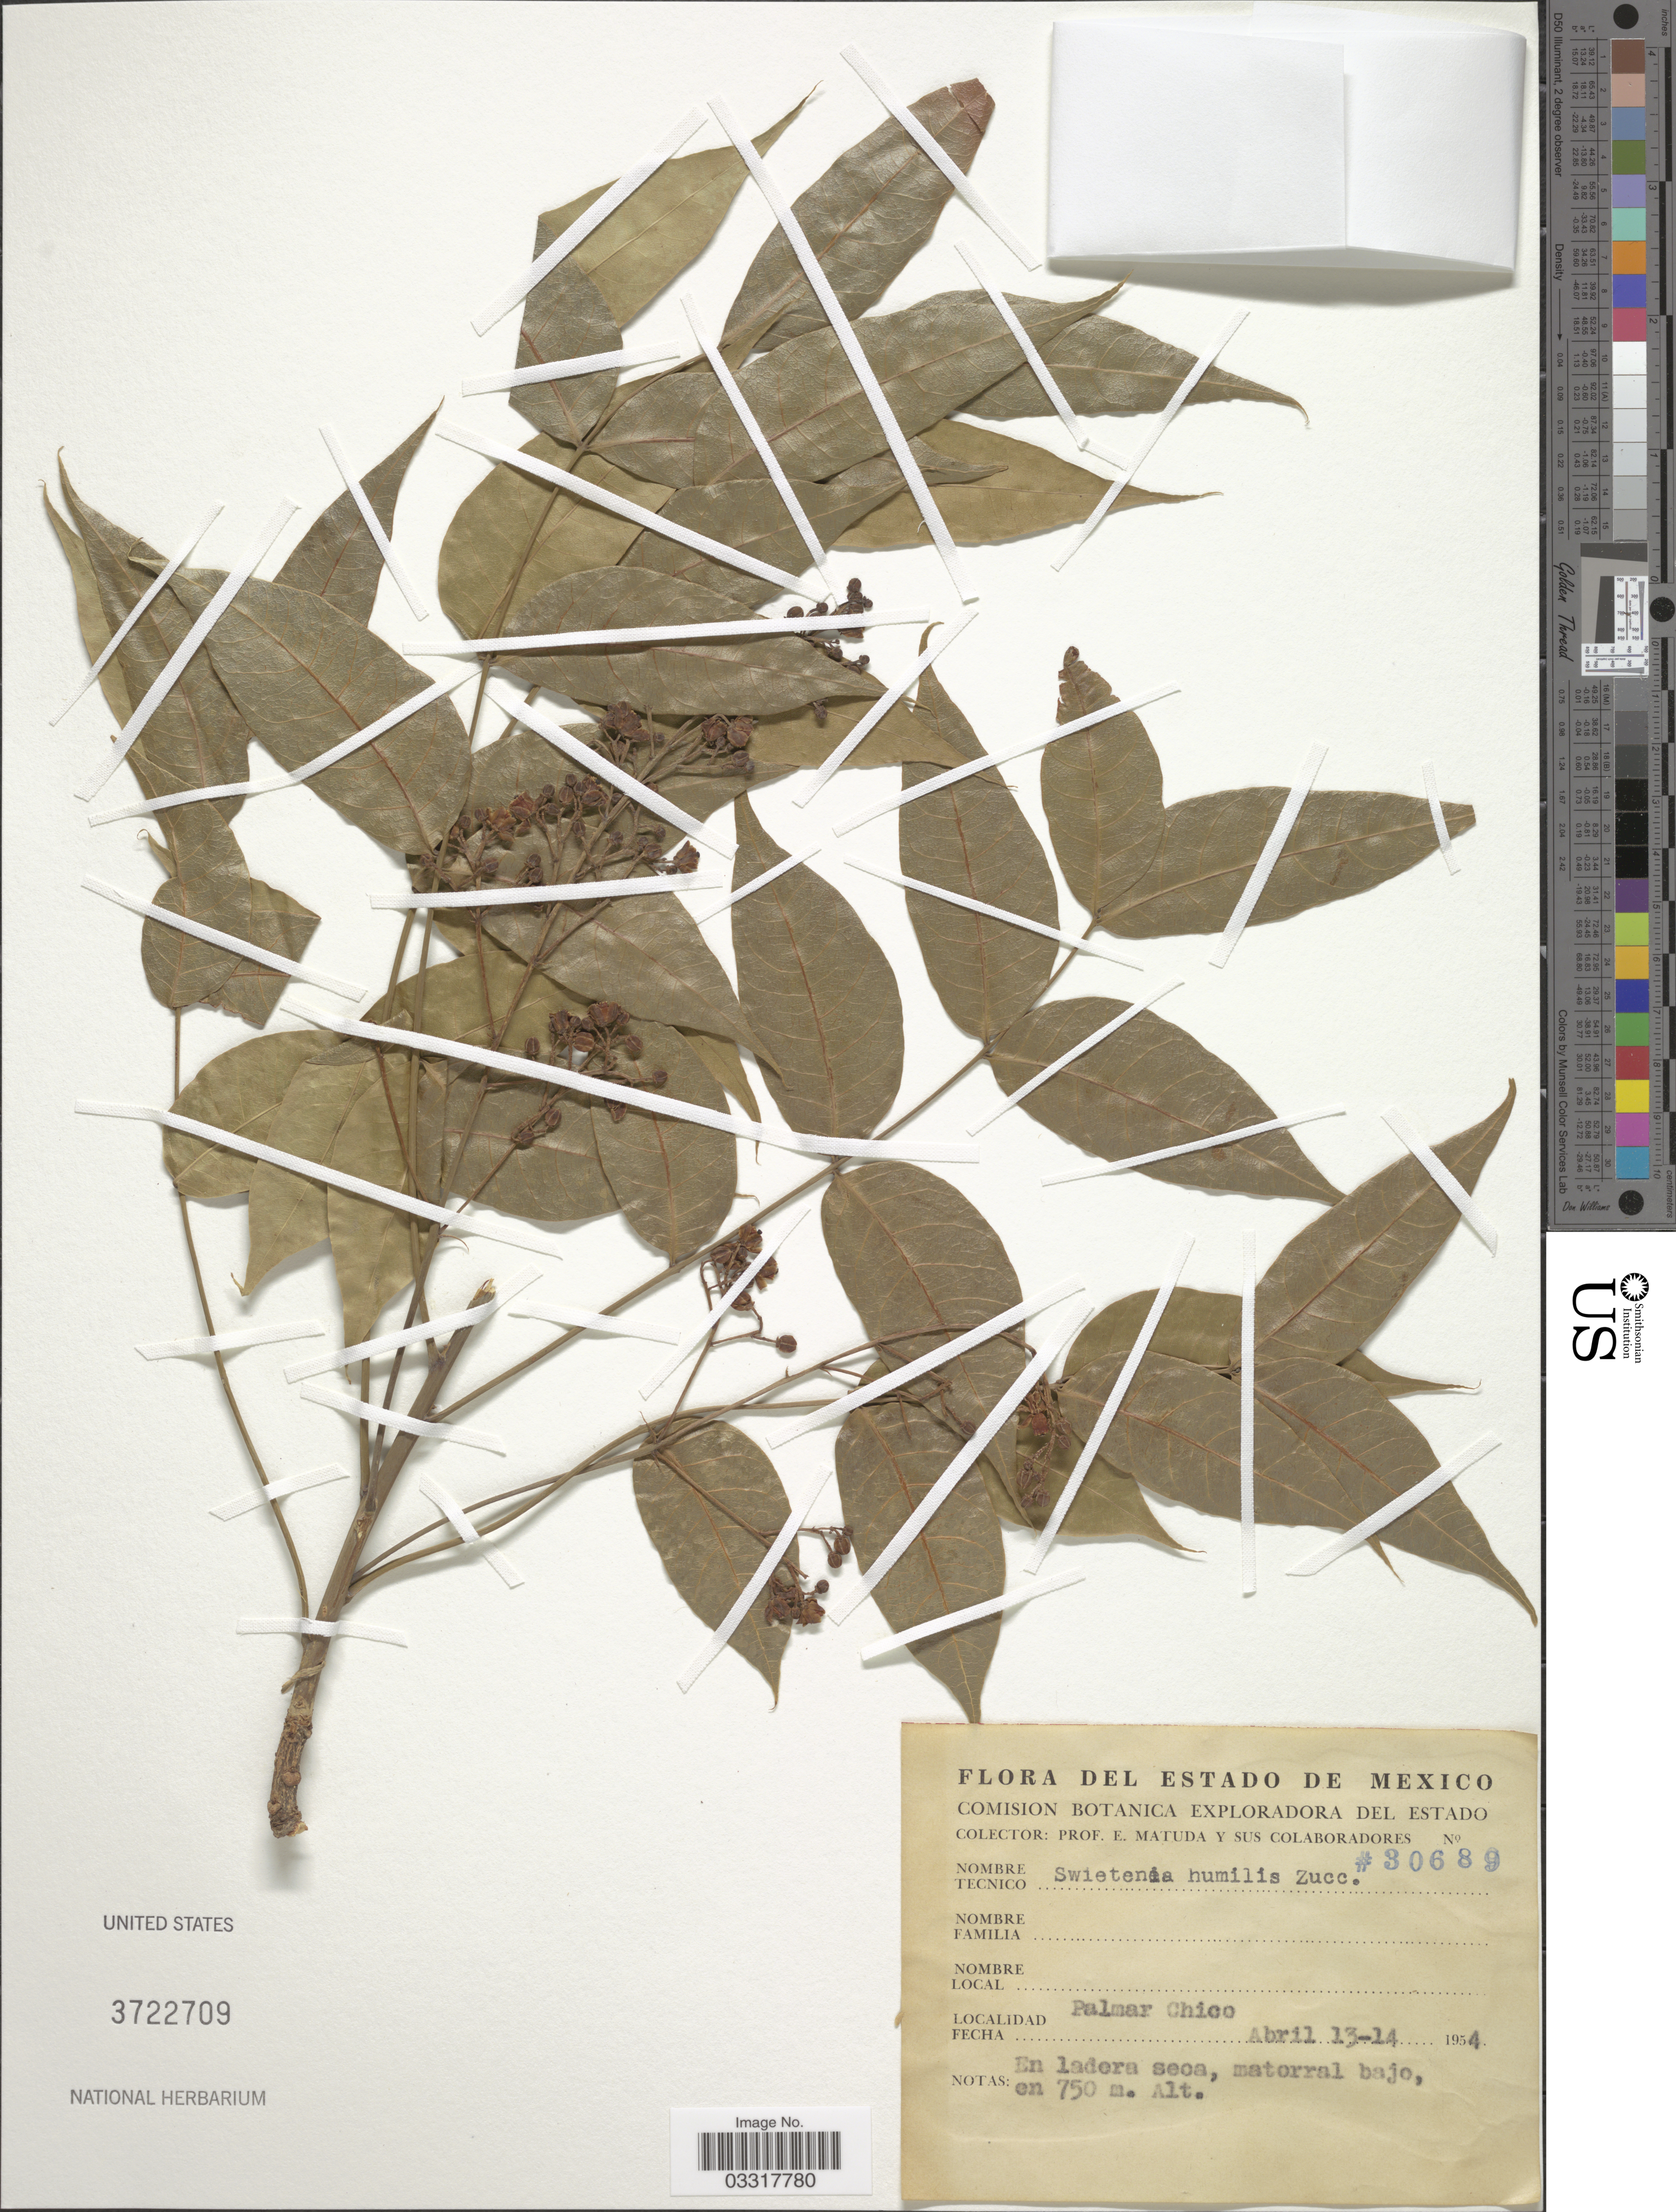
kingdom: Plantae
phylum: Tracheophyta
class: Magnoliopsida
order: Sapindales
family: Meliaceae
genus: Swietenia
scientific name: Swietenia humilis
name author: Zucc.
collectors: E. Matuda & Sus Colaboradores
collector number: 30689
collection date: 1954-04-13/1954-04-14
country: Mexico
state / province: México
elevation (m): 750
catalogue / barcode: US 3722709